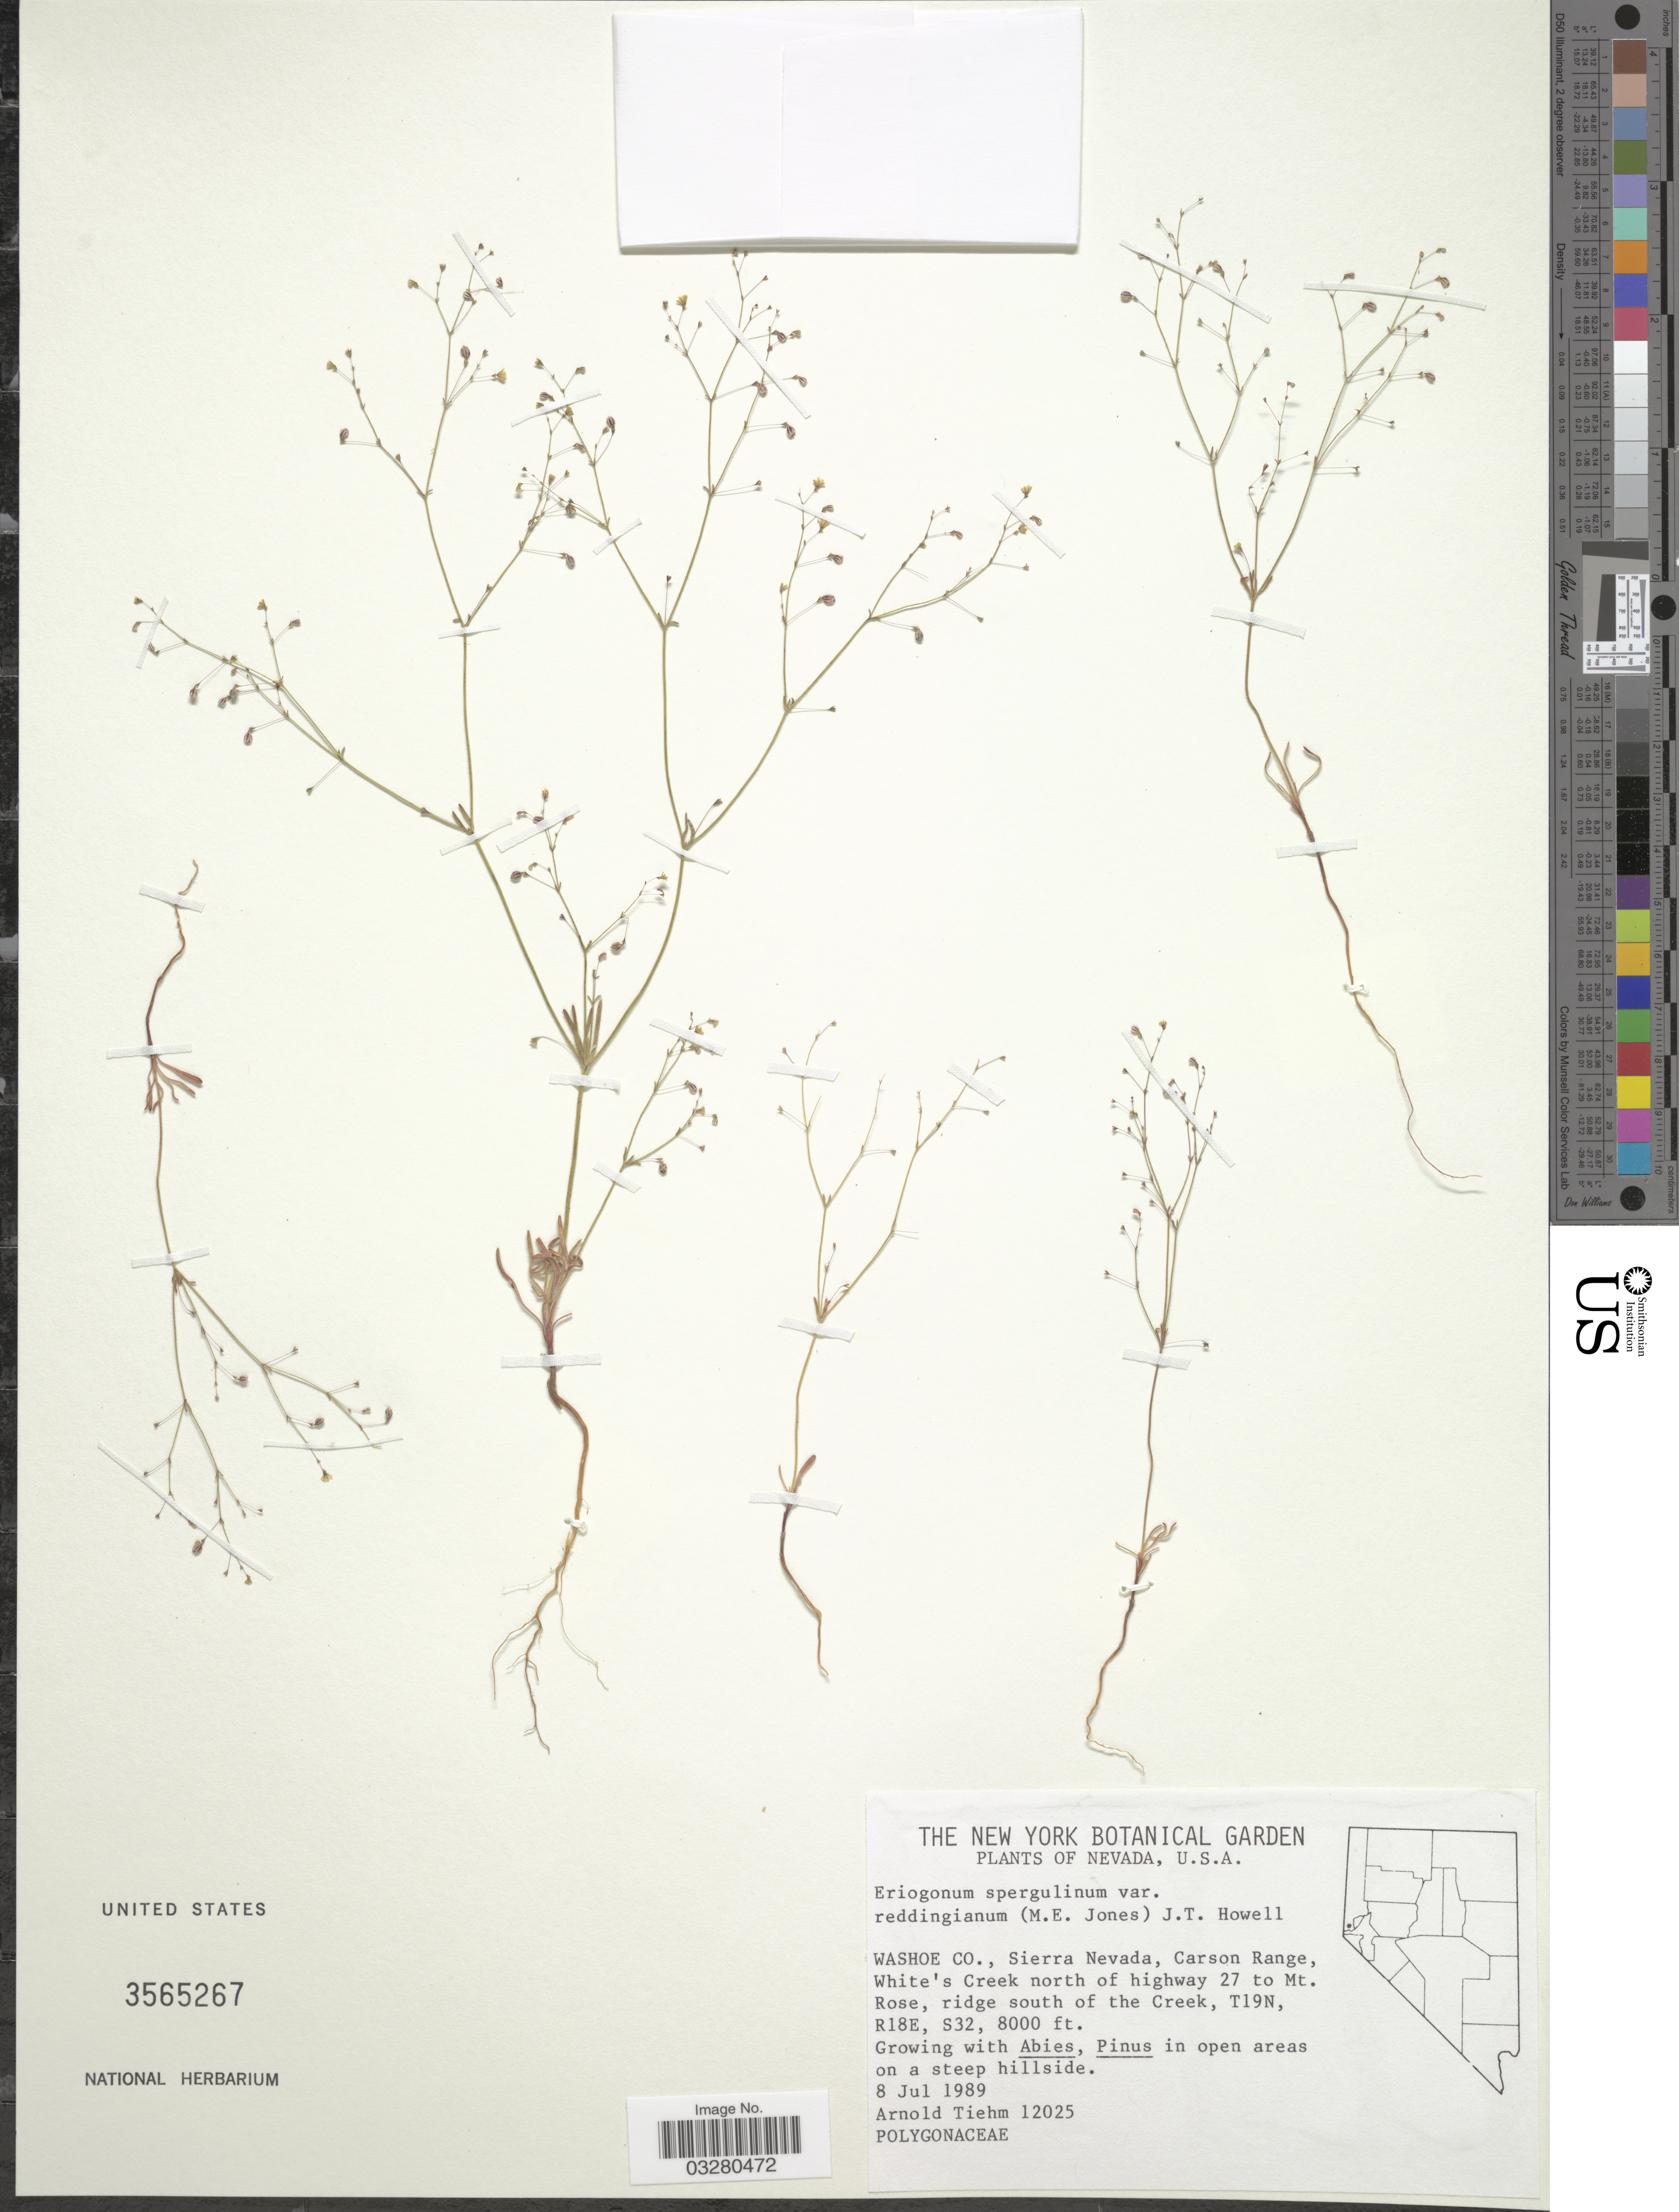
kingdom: Plantae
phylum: Tracheophyta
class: Magnoliopsida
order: Caryophyllales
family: Polygonaceae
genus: Eriogonum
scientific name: Eriogonum spergulinum var. reddingianum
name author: (M.E. Jones) J.T. Howell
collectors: A. Tiehm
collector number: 12025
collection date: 1989-07-08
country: United States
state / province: Nevada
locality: Washoe Co., Sierra Nevada, Carson Range, White's Creek north of highway 27 to Mt. Rose, ridge south of the Creek, T19N, R18E, S32.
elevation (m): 2438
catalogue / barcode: US 3565267